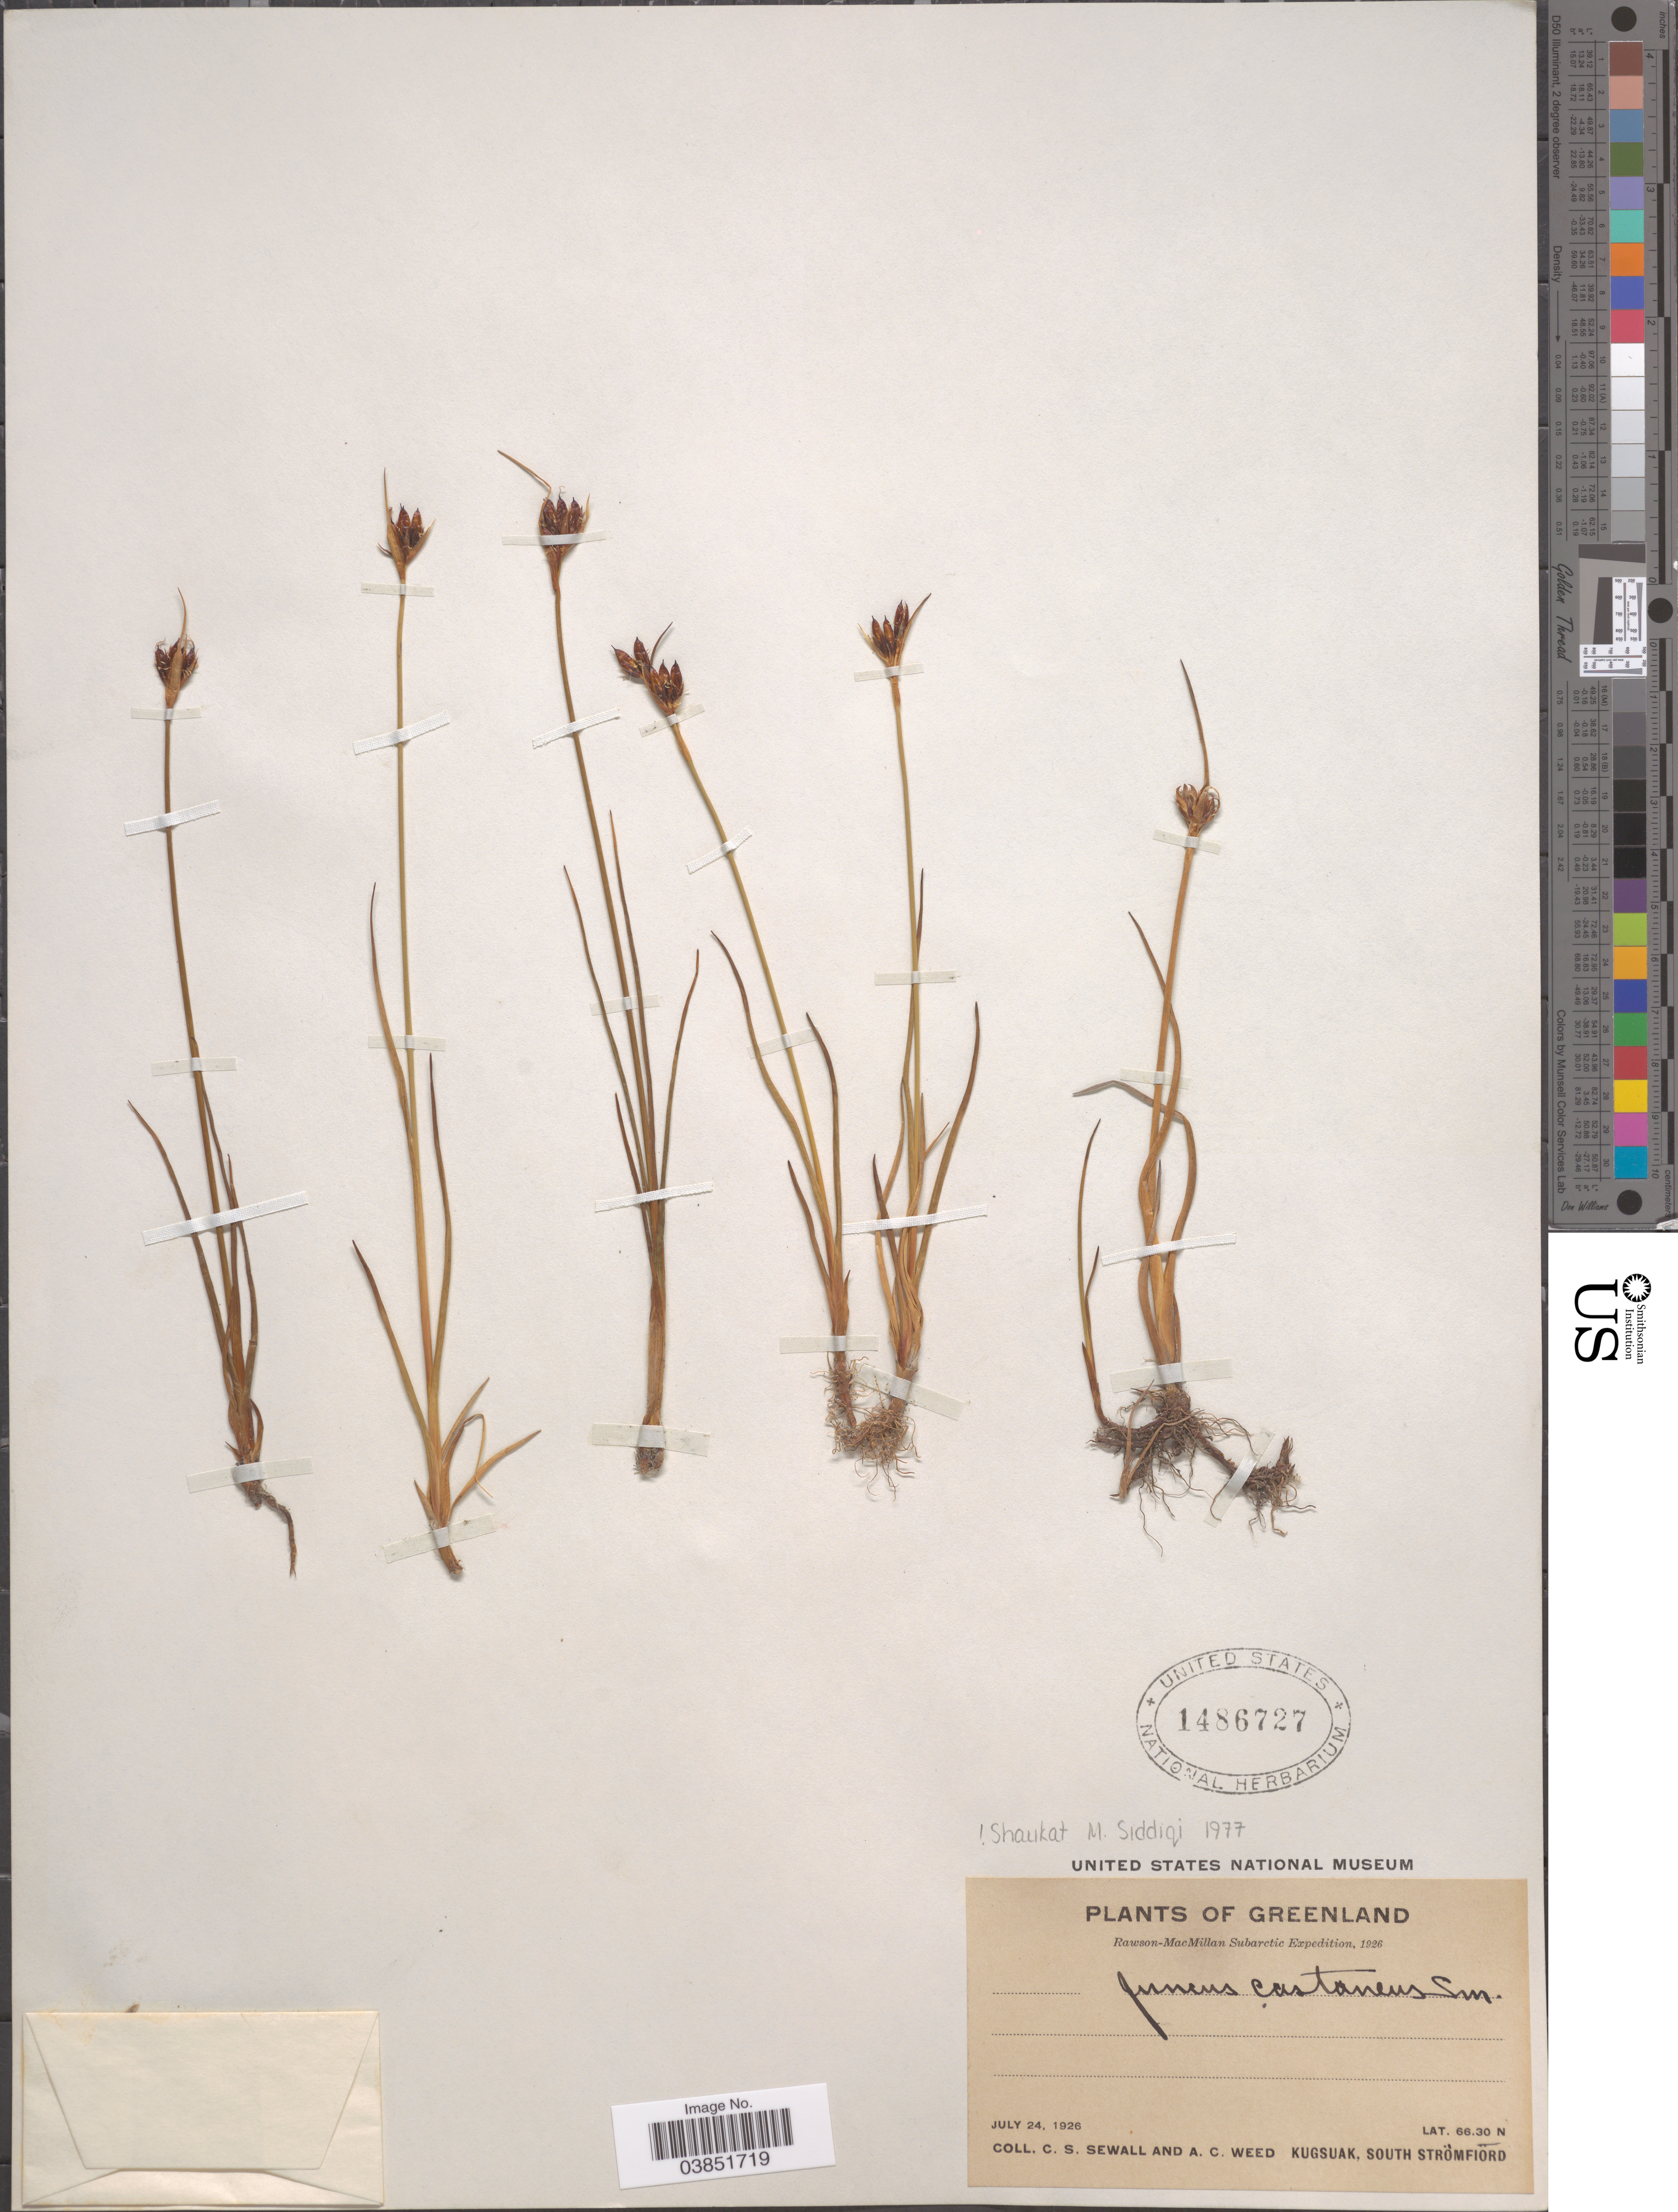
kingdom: Plantae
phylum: Tracheophyta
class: Liliopsida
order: Poales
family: Juncaceae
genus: Juncus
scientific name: Juncus castaneus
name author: Sm.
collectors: C. Sewall & A. Weed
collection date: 1926-07-24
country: Greenland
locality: Kugsuak, South Strömfiörd.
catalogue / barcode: US 1486727